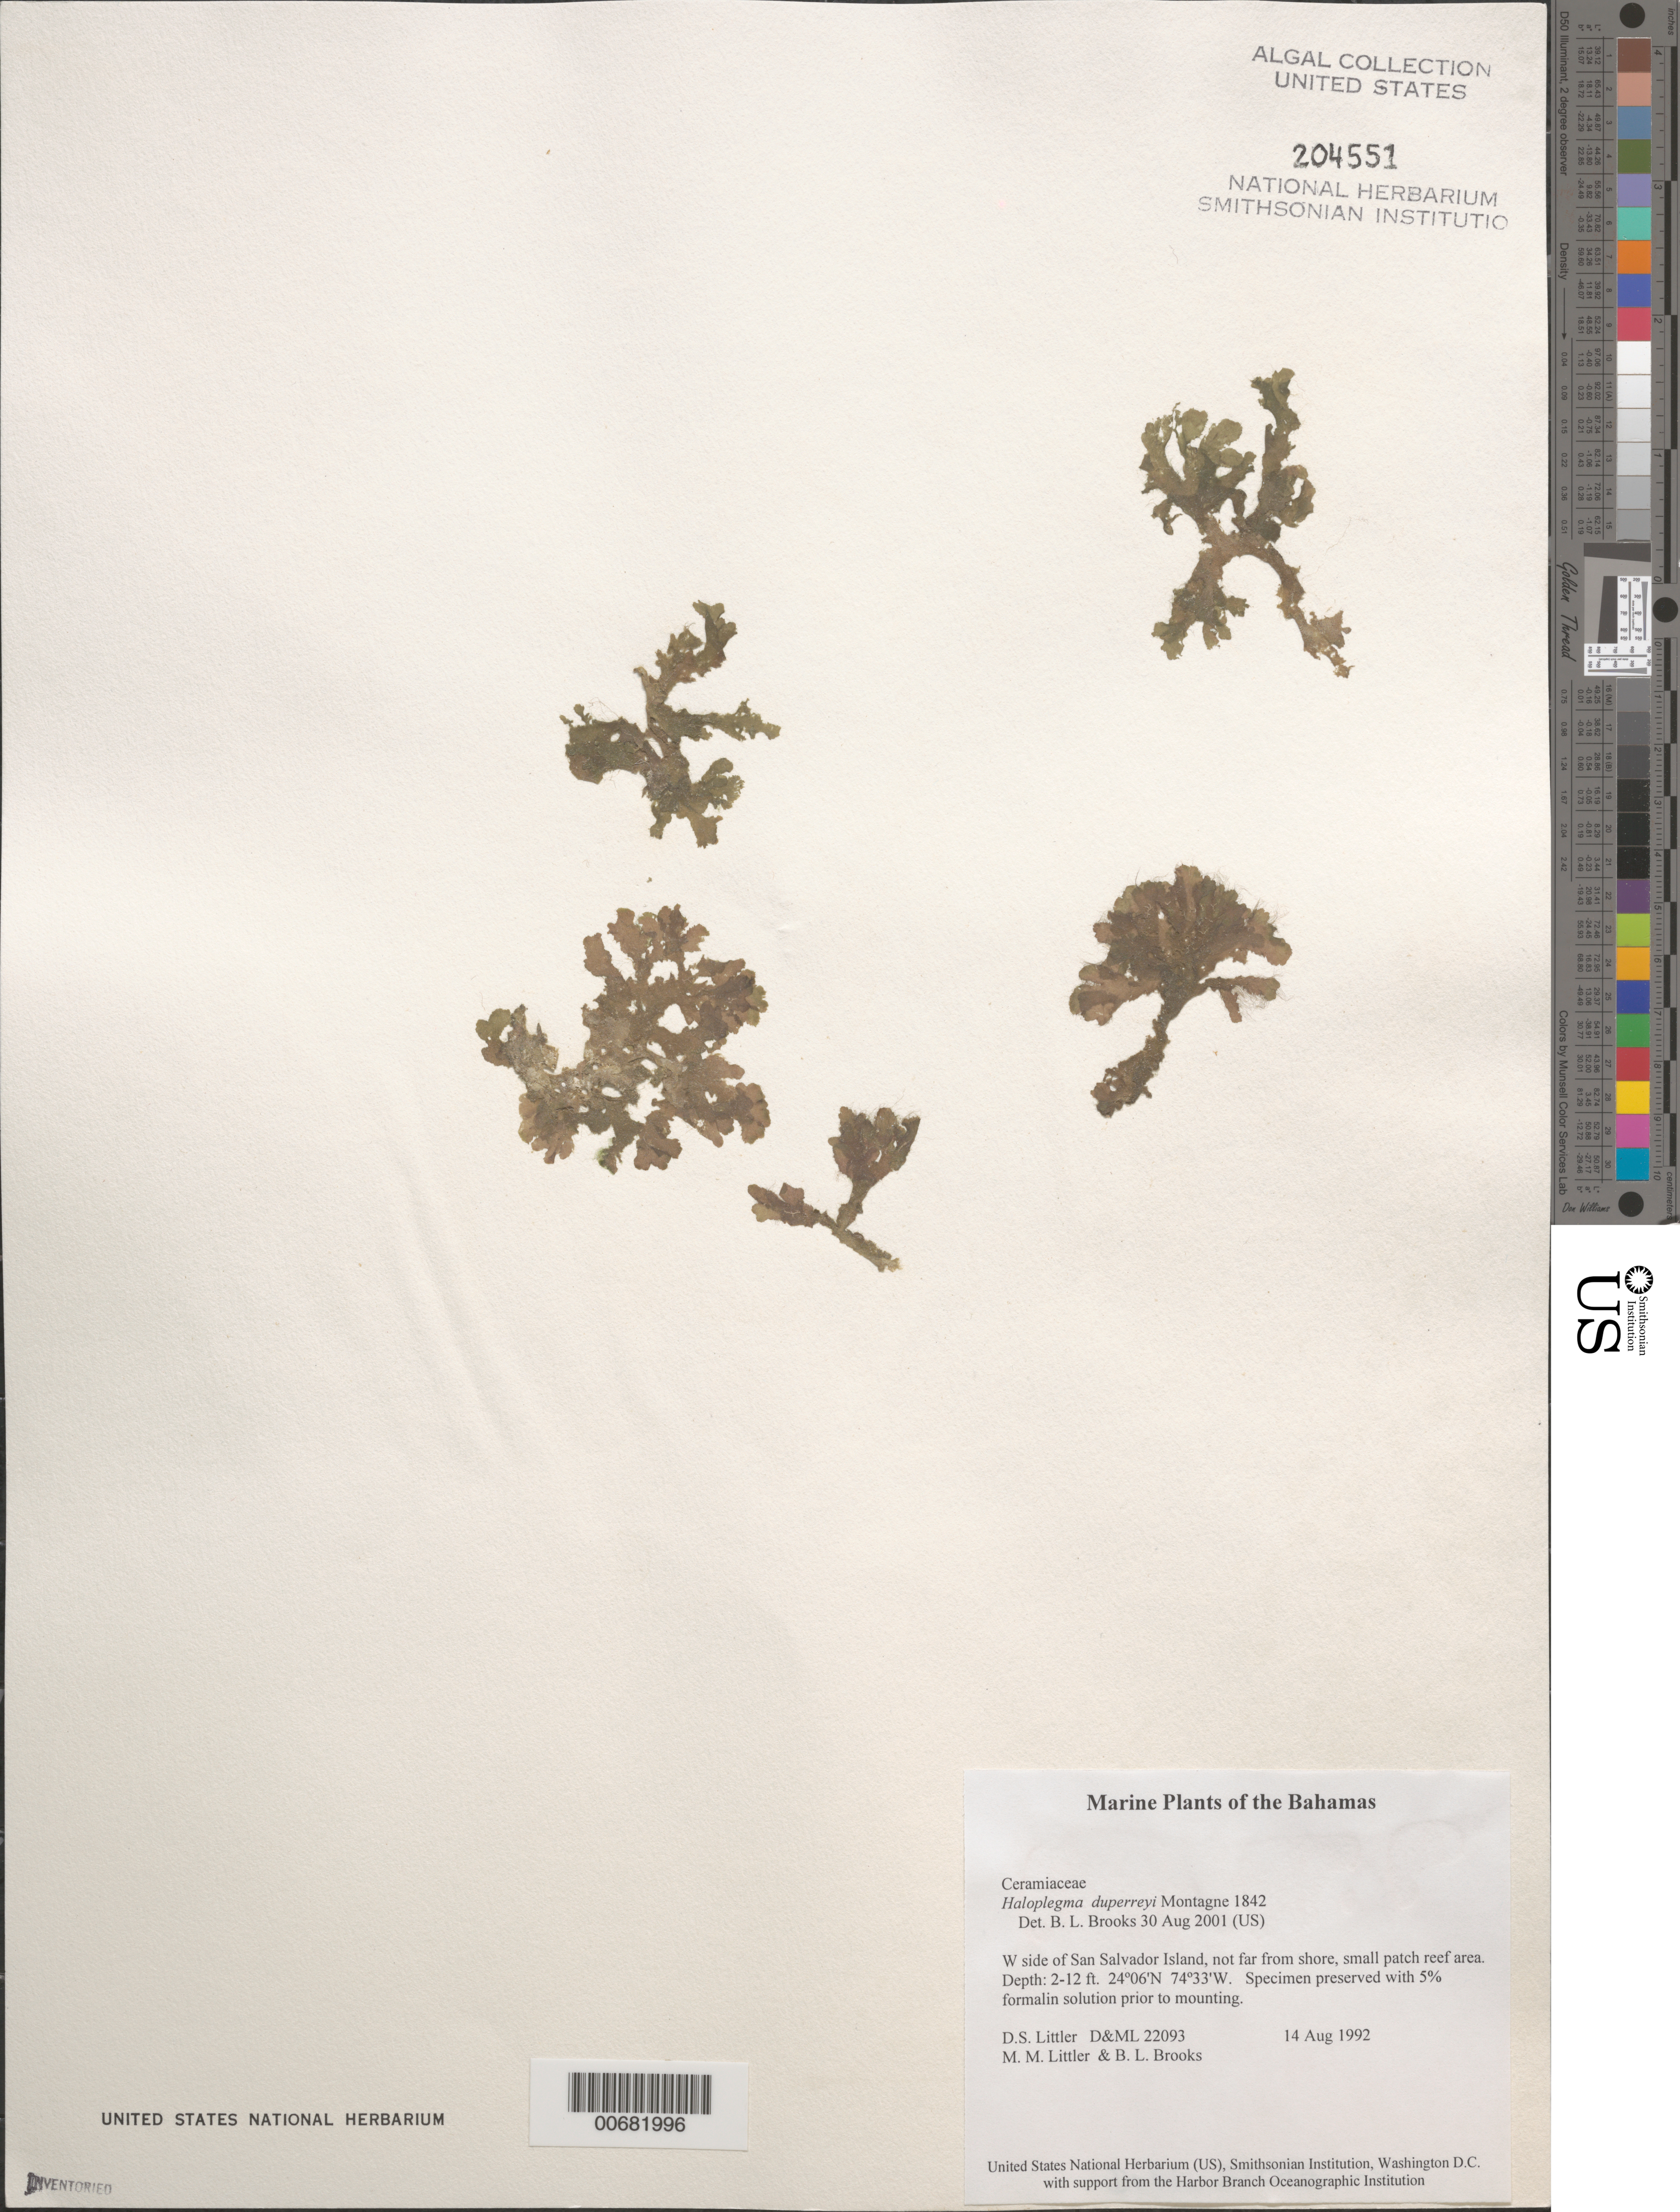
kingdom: Plantae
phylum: Rhodophyta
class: Florideophyceae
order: Ceramiales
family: Wrangeliaceae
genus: Haloplegma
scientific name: Haloplegma duperreyi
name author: Mont.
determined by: Brooks, B. L., (BOT), Smithsonian Institution - National Museum of Natural History (UNITED STATES)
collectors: D. S. Littler, M. M. Littler & B. Brooks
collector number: D&ML 22093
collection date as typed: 14 Aug 1992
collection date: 1992-08-14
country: Bahamas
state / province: San Salvador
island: San Salvador Island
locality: West side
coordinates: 24 06' N, 74 33' W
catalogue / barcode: US 204551